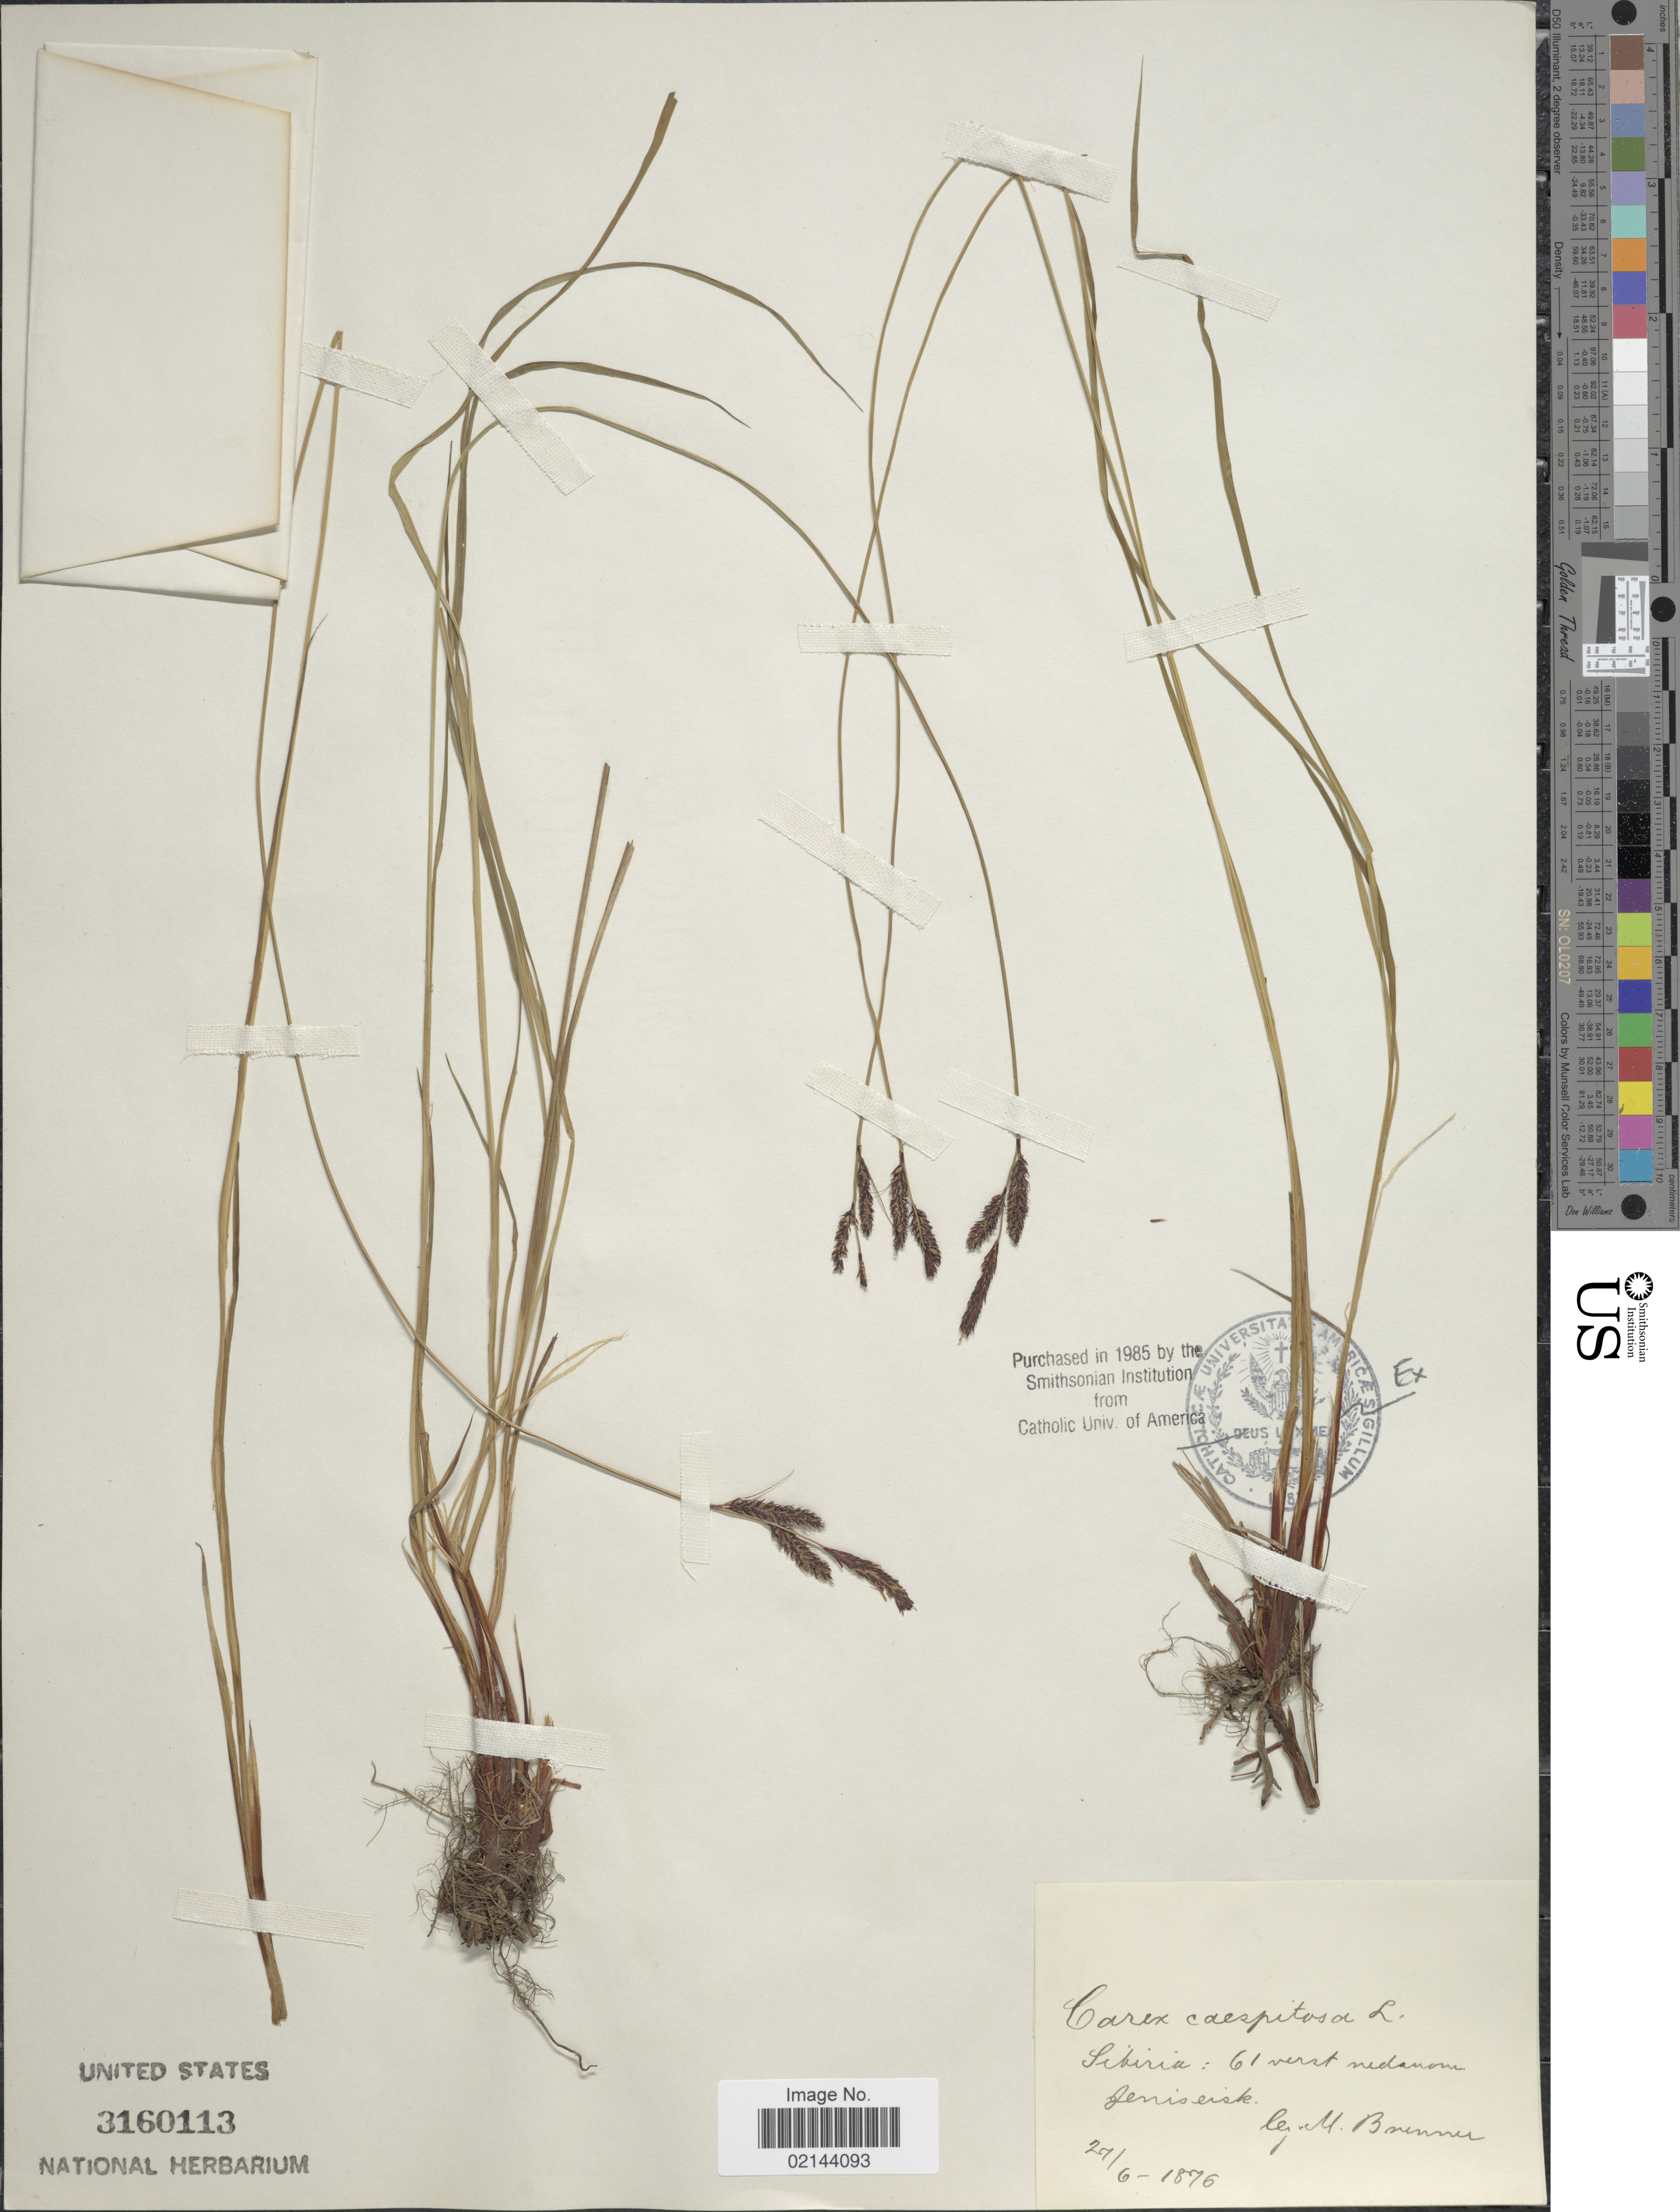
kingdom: Plantae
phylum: Tracheophyta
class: Liliopsida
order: Poales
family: Cyperaceae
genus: Carex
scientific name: Carex cespitosa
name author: L.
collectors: M. Brenner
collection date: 1876-06-27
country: Russian Federation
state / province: Krasnoyarsk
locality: Sibiria: 61 verst (65 km) from Jeniseisk (Yeniseysk)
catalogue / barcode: US 3160113